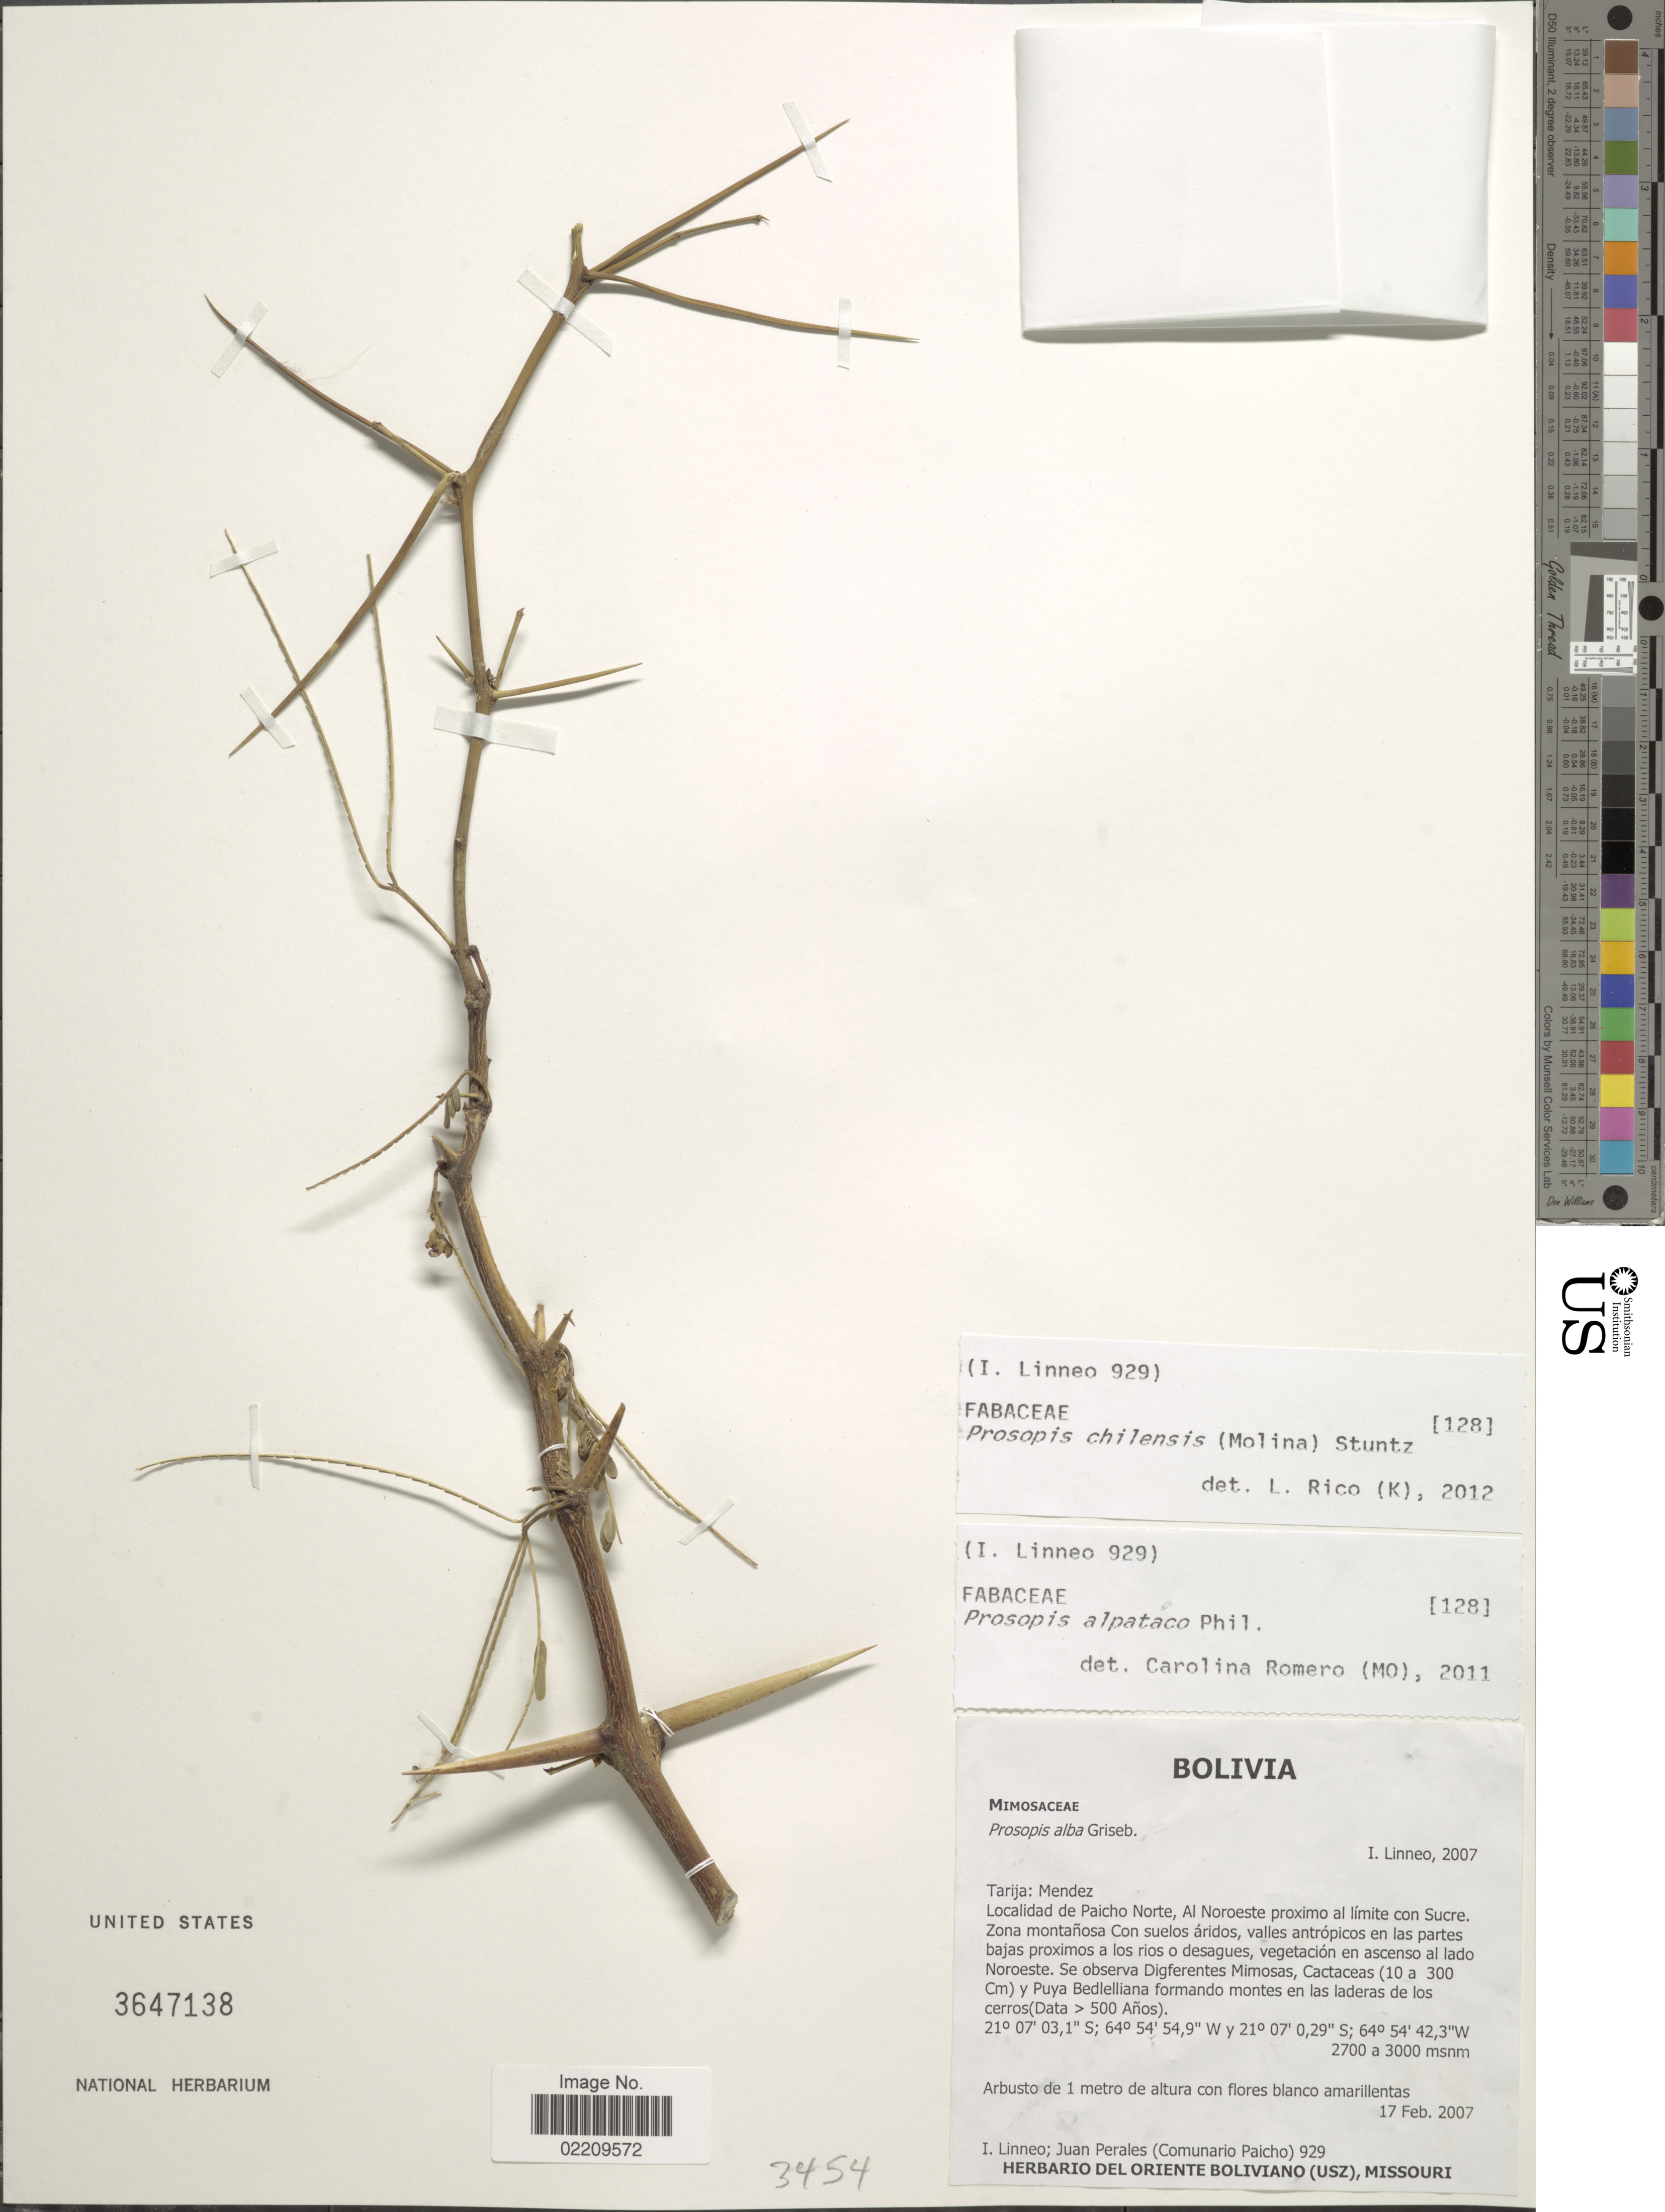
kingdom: Plantae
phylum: Tracheophyta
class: Magnoliopsida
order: Fabales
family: Fabaceae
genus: Neltuma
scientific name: Neltuma chilensis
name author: (Molina) C. E. Hughes & G.P. Lewis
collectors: I. Linneo & J. Perales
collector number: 929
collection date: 2007-02-17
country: Bolivia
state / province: Tarija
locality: Tarija: Mendez. Localidad de Paicho Norte, Al Noroeste proximo al limite con Sucre. Zona montanosa Con suelos aridos, valles anrtopicos en las partes bajas proximos a los rios o desagues, vegetacion en ascenso al lado Noroeste.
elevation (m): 2700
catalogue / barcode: US 3647138